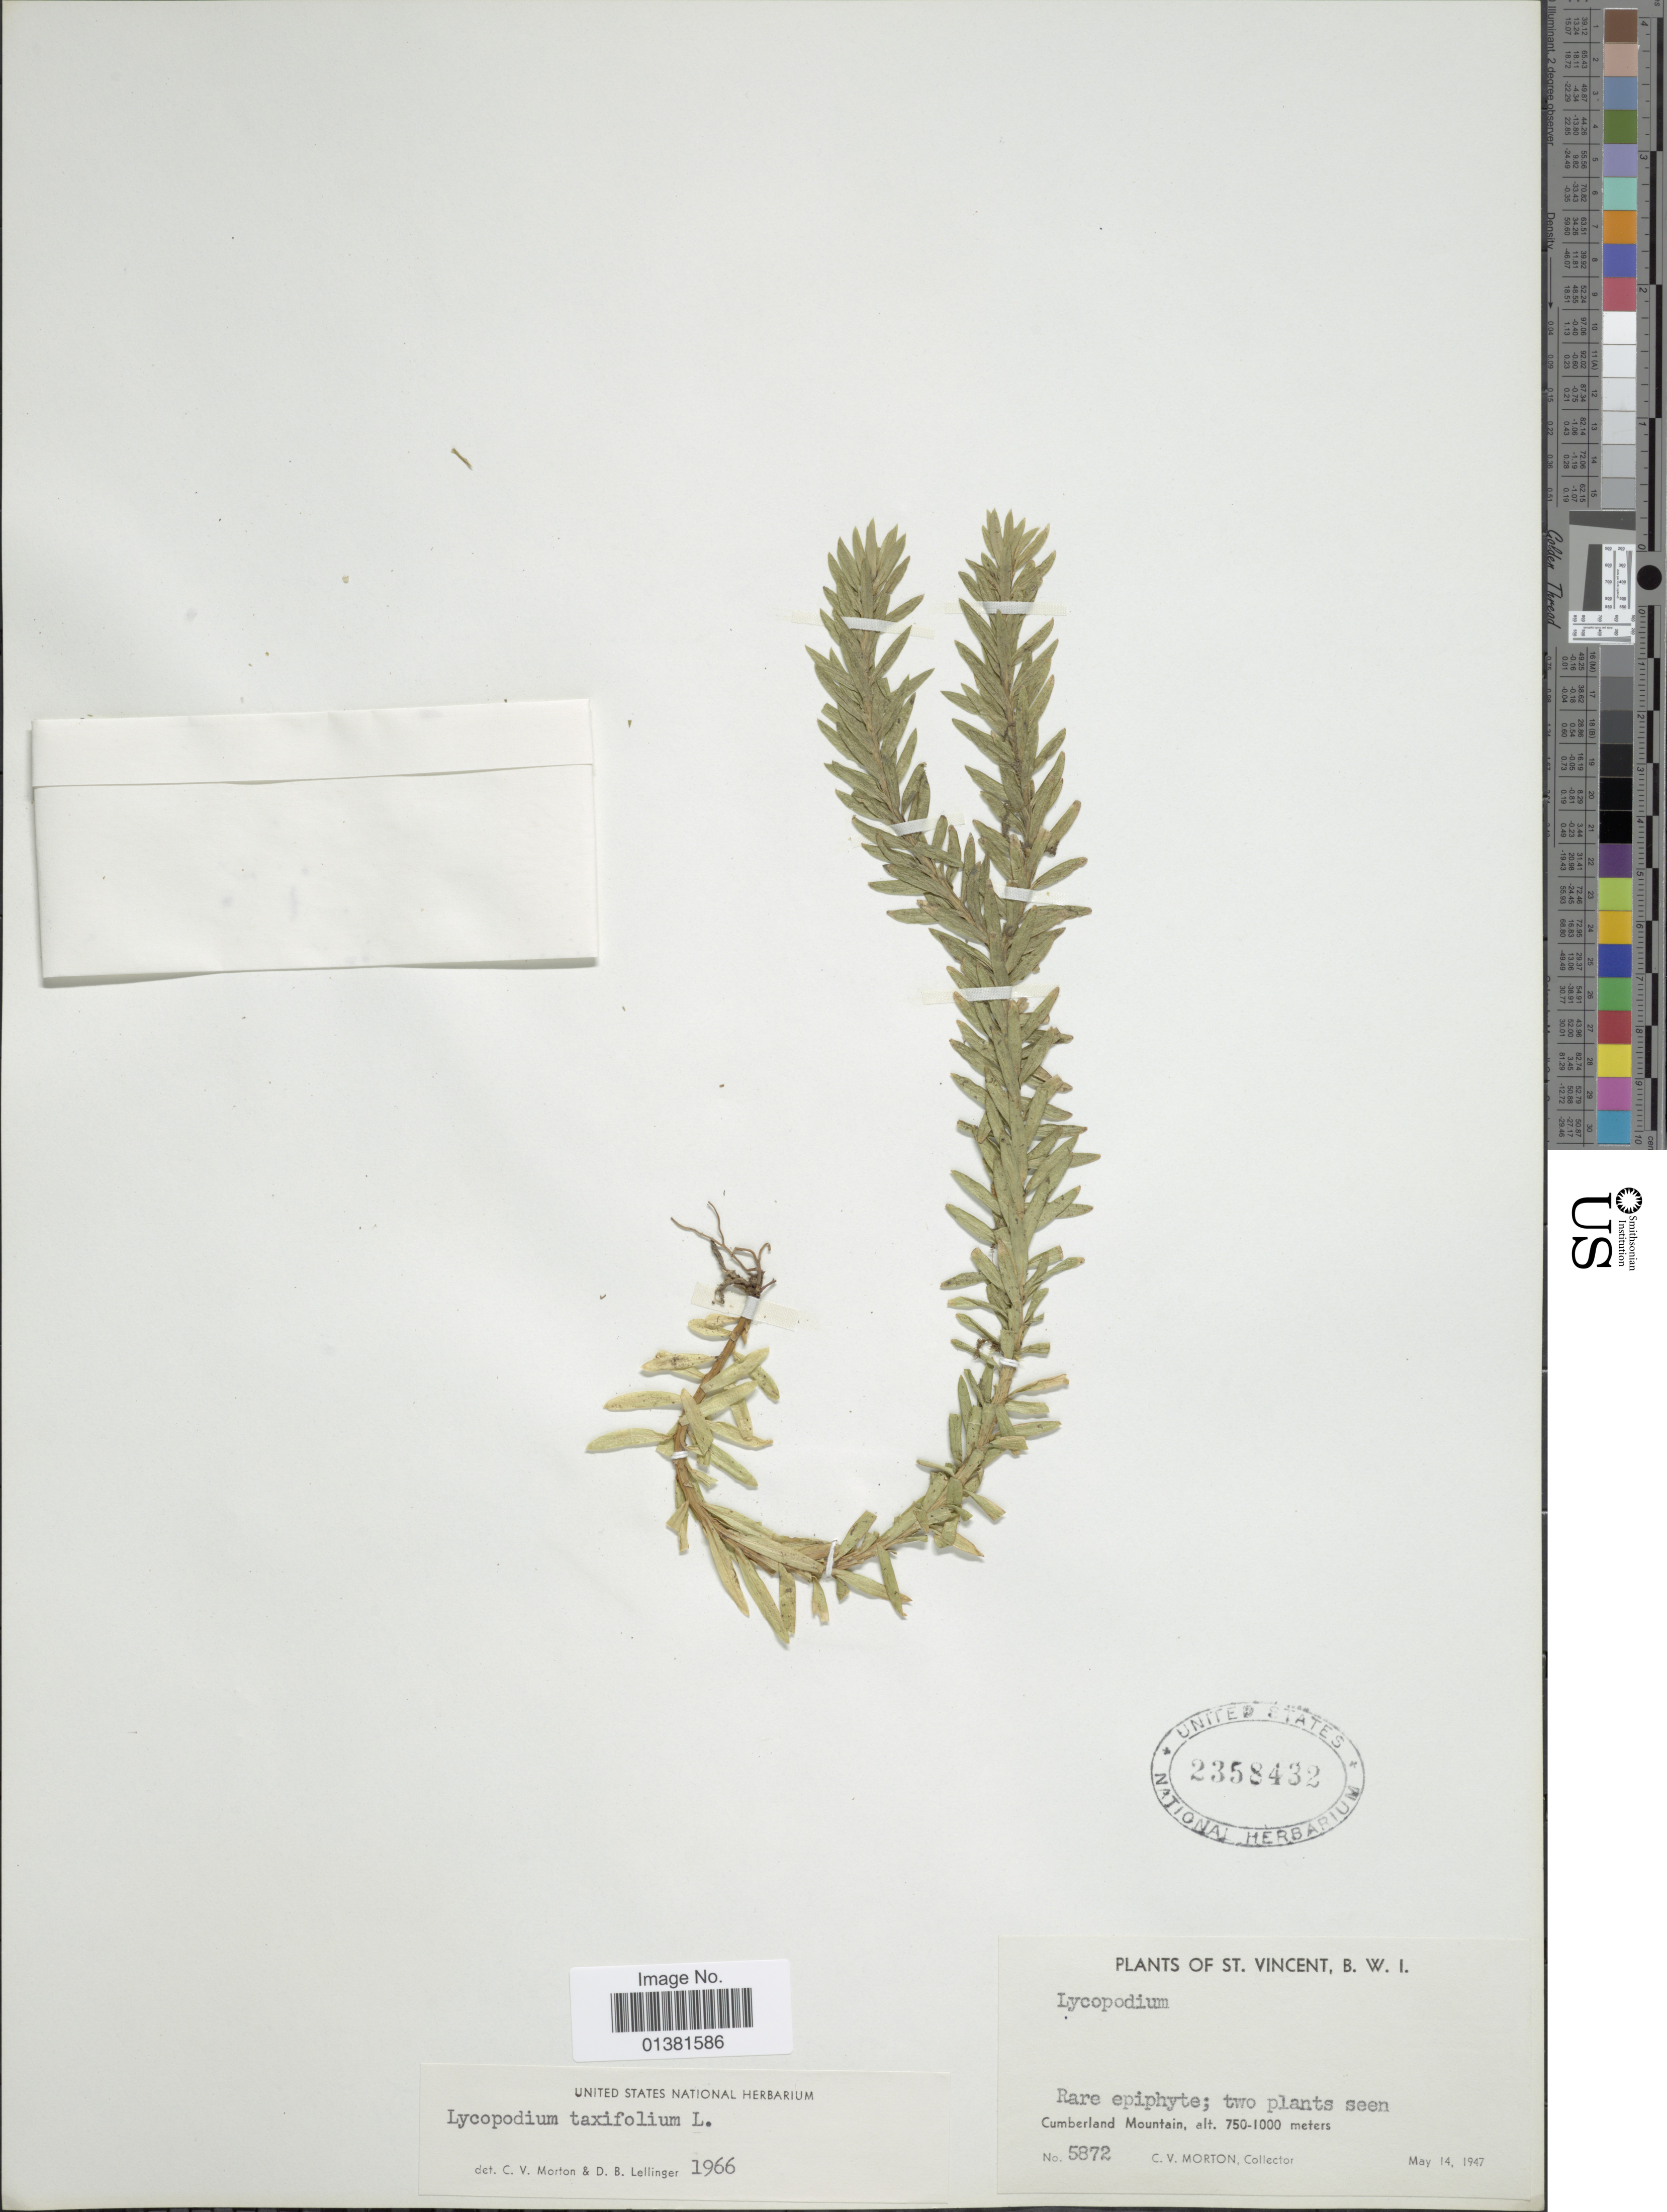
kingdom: Plantae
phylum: Tracheophyta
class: Lycopodiopsida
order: Lycopodiales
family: Lycopodiaceae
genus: Phlegmariurus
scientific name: Phlegmariurus taxifolius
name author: (Sw.) Á. Löve & D. Löve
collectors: C. V. Morton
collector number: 5872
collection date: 1947-05-14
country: St. Vincent - Grenadines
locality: Cumberland Mountain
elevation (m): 750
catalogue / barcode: US 2358432